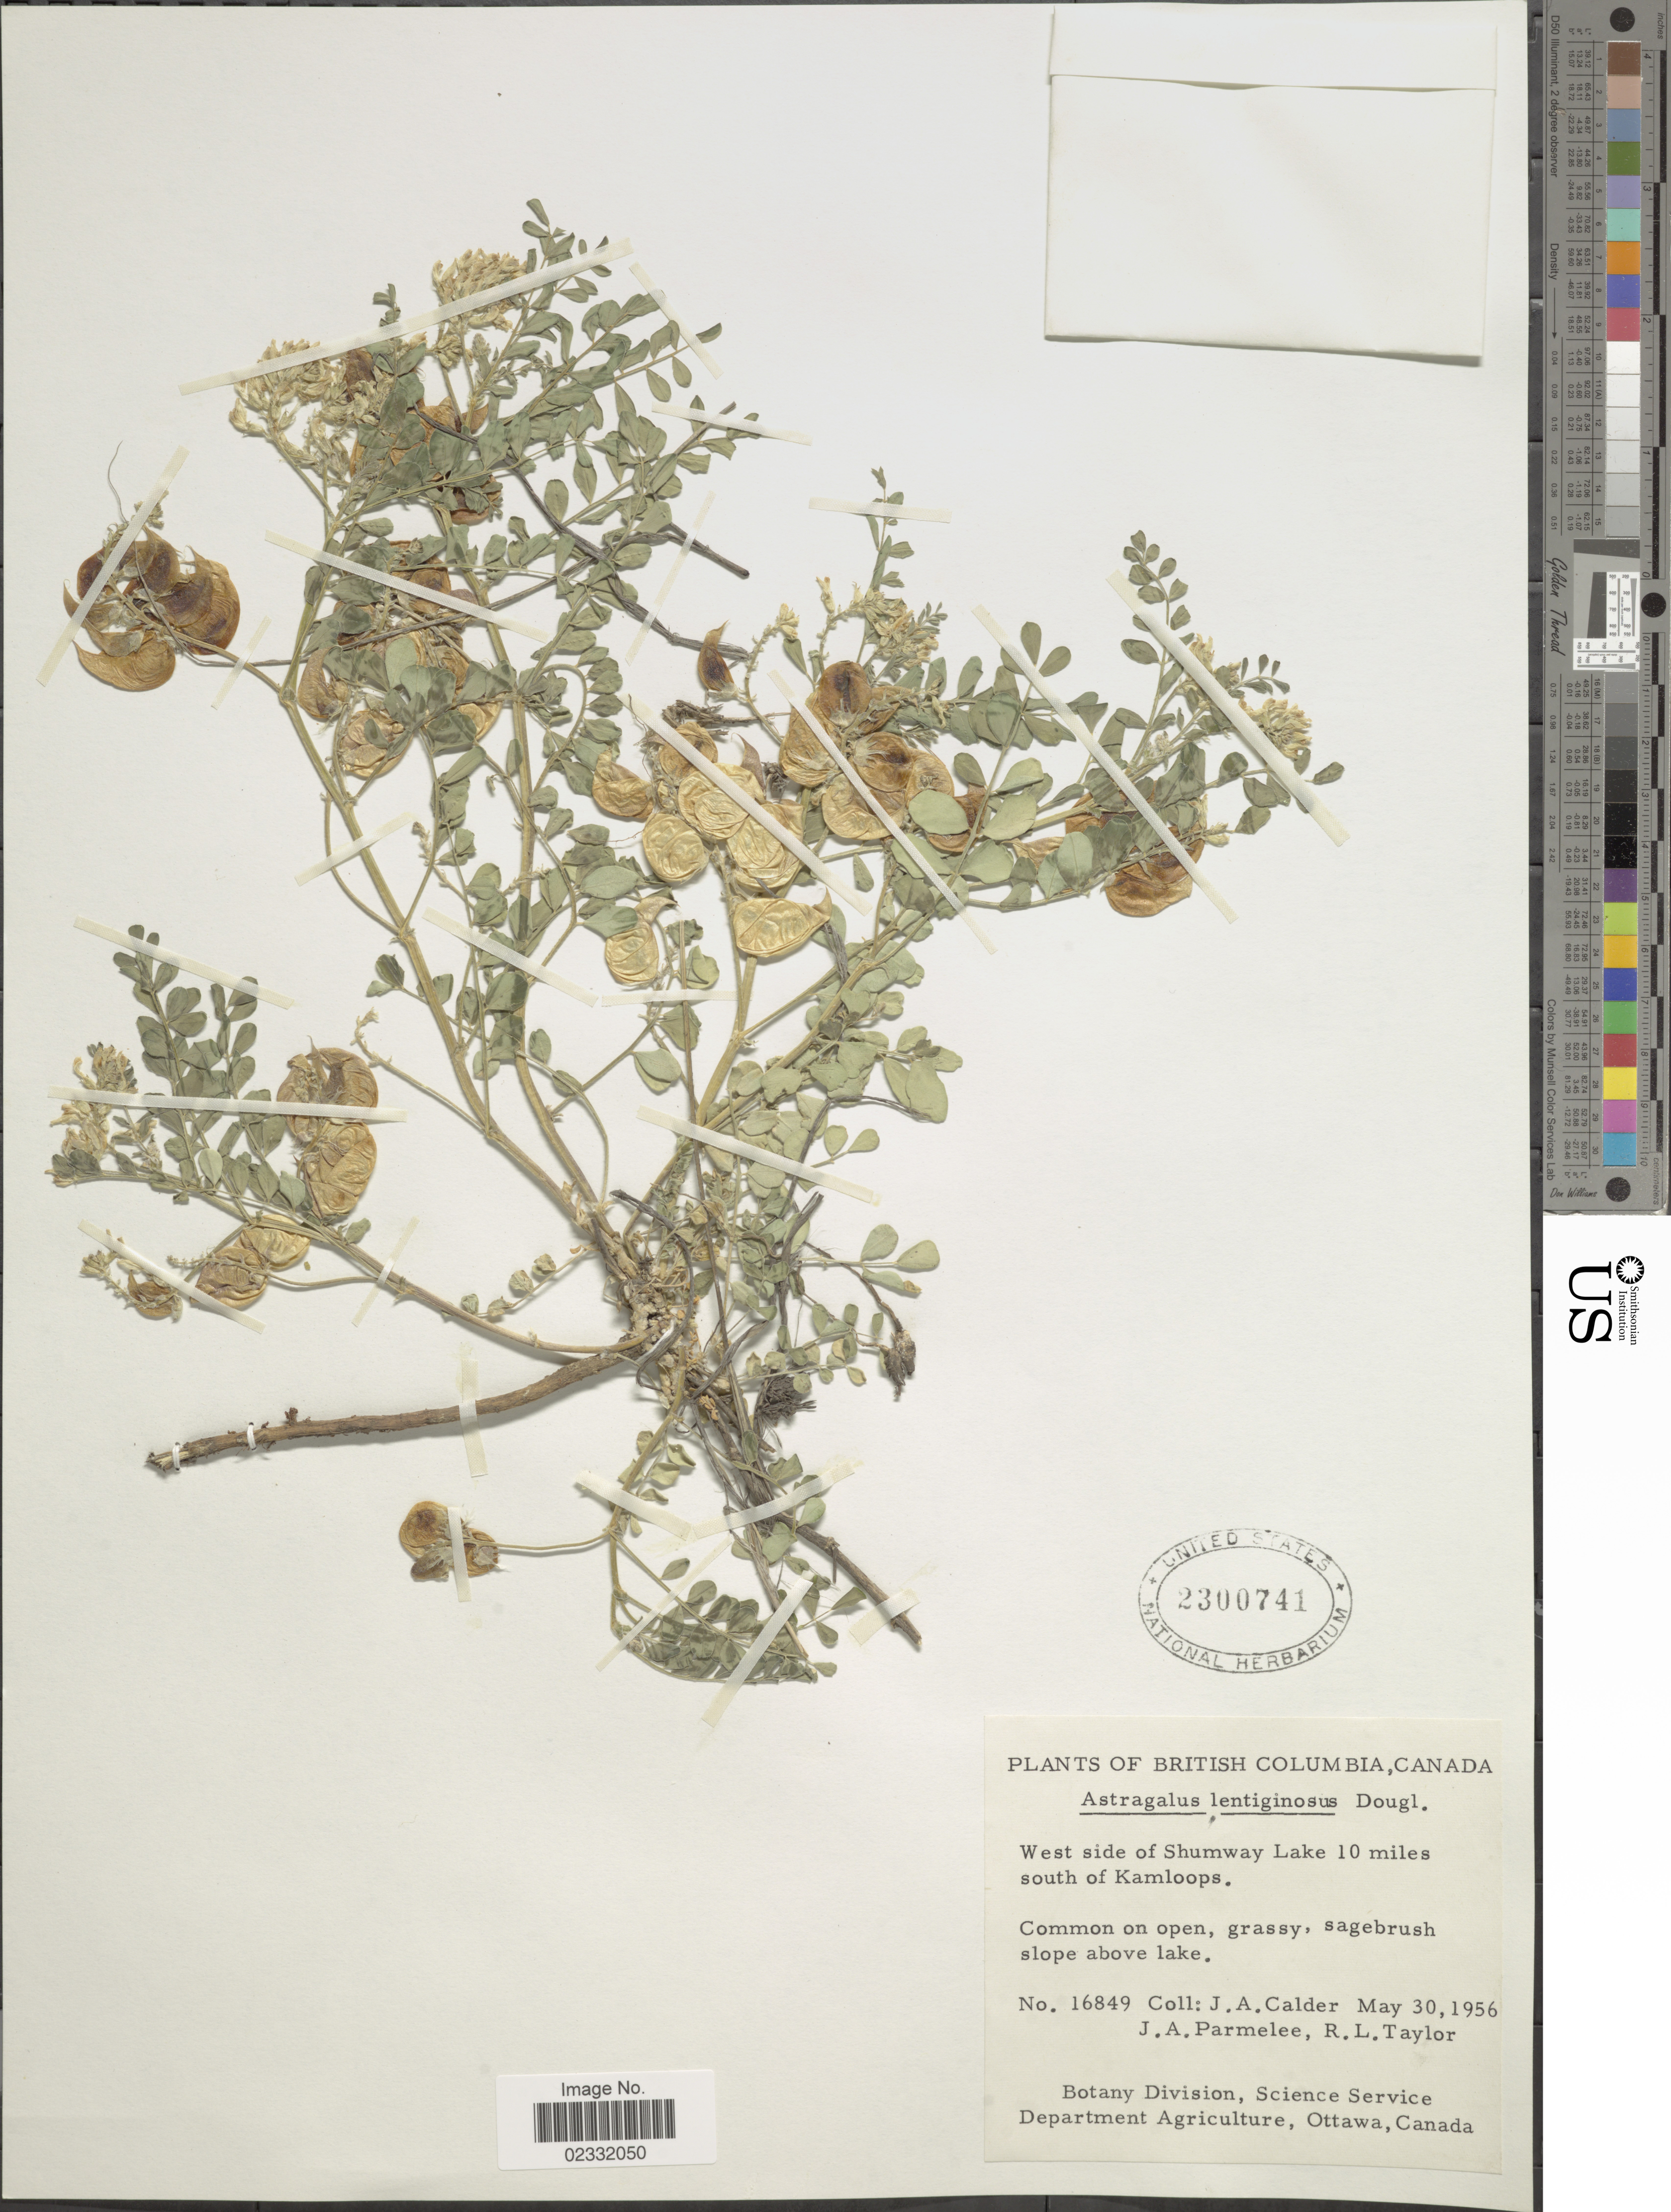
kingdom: Plantae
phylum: Tracheophyta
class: Magnoliopsida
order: Fabales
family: Fabaceae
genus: Astragalus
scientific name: Astragalus lentiginosus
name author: Douglas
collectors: J. A. Calder, J. A. Parmelee & R. Taylor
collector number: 16849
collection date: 1956-05-30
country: Canada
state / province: British Columbia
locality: West side of Shumway Lake 10 miles south of Kamloops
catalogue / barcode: US 2300741